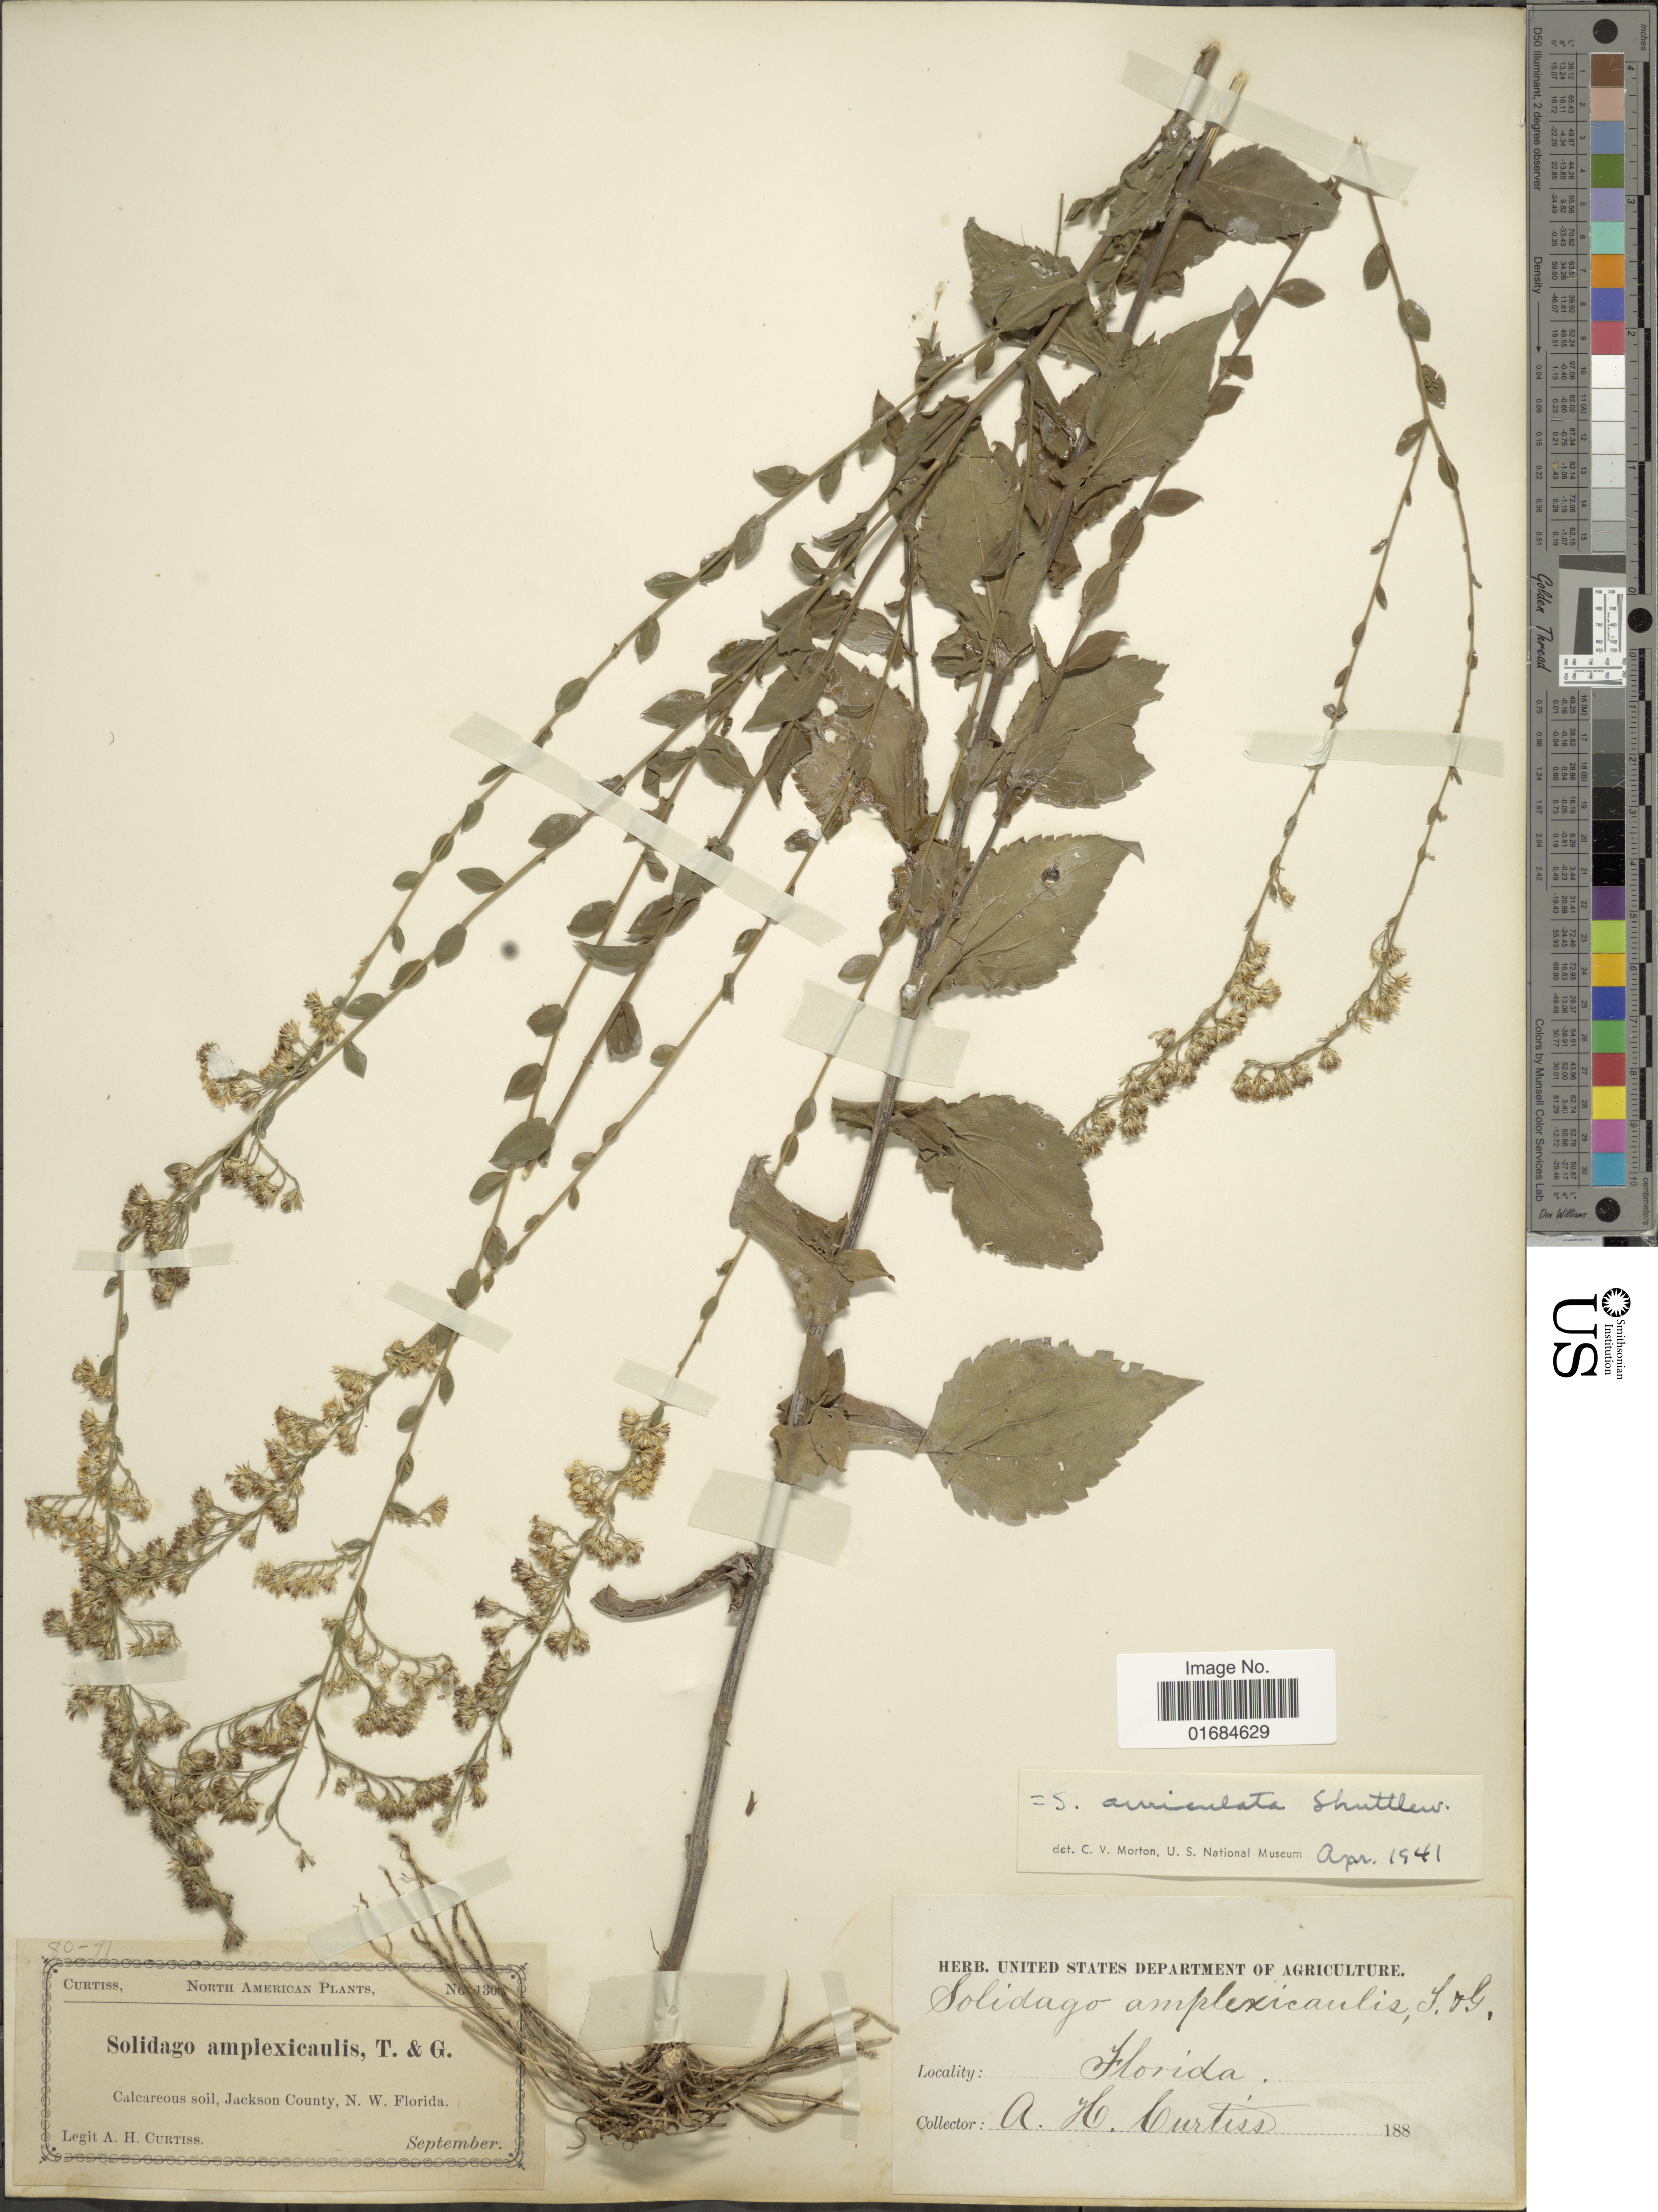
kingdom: Plantae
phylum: Tracheophyta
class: Magnoliopsida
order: Asterales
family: Asteraceae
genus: Solidago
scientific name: Solidago auriculata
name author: Shuttlew. ex S.F. Blake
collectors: A. H. Curtiss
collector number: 80 - 91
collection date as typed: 188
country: United States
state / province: Florida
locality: Calcareous soil, Jackson County, N.W. Florida.